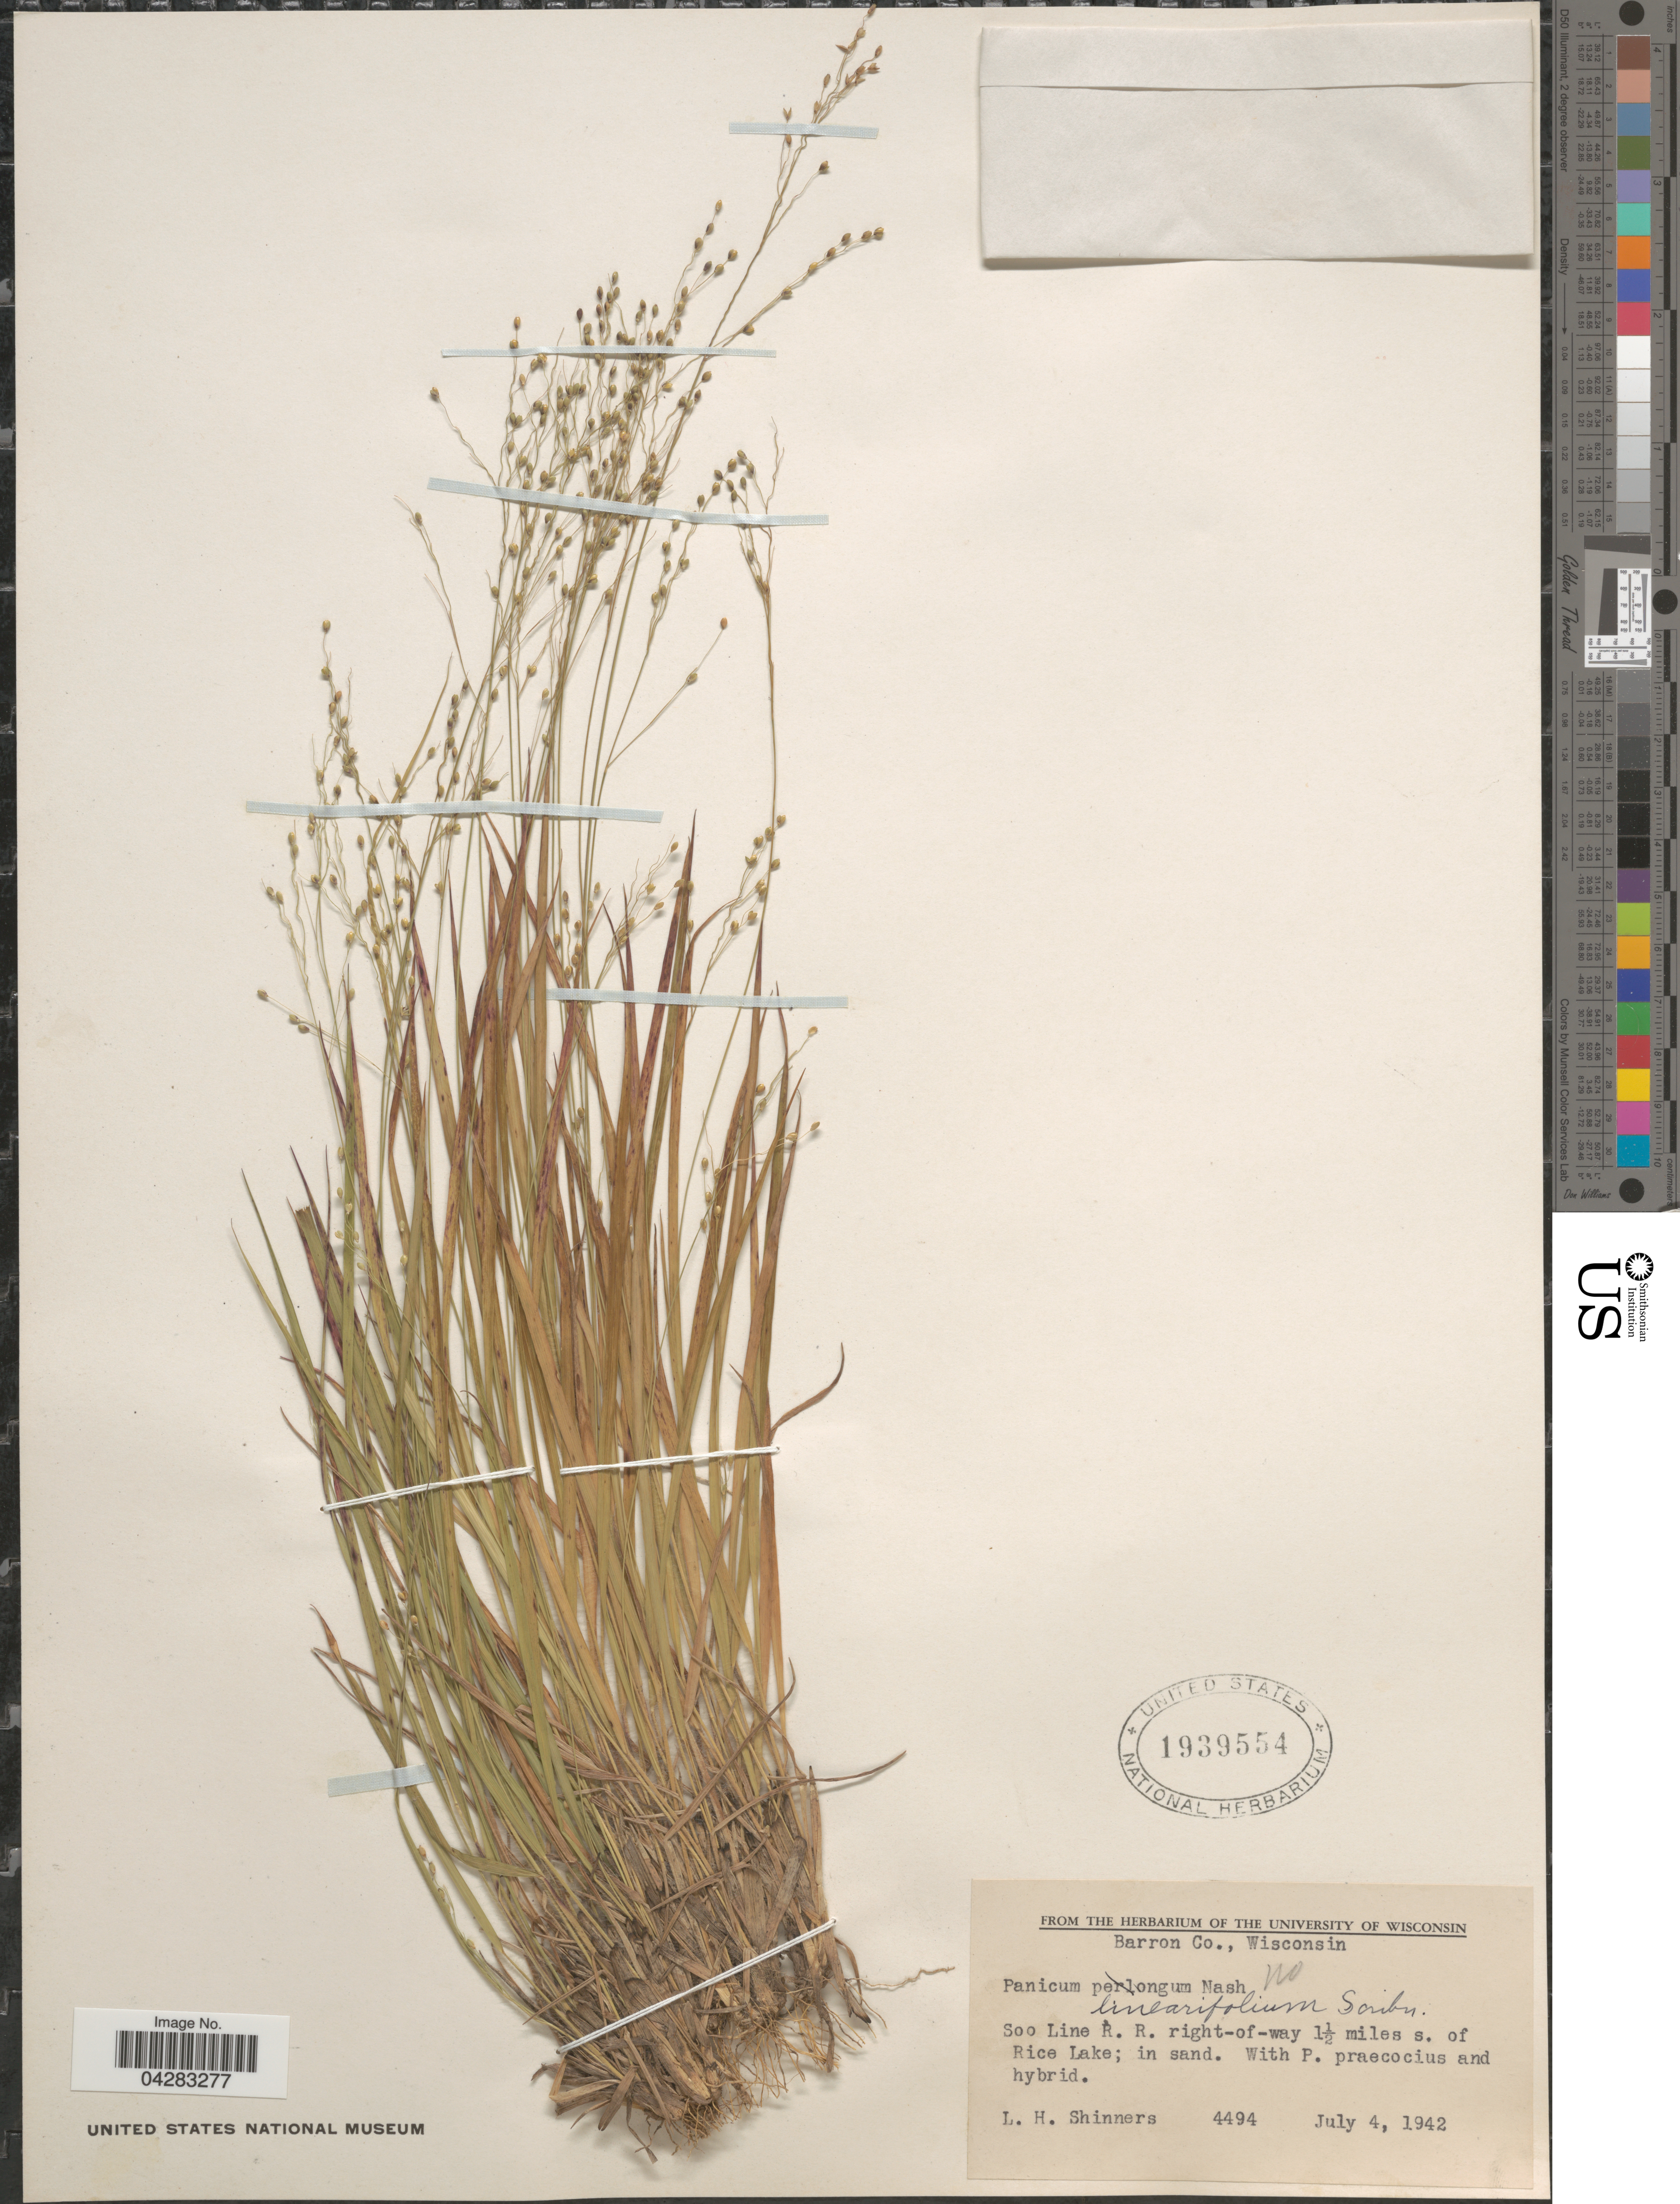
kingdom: Plantae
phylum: Tracheophyta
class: Liliopsida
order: Poales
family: Poaceae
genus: Dichanthelium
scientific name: Dichanthelium linearifolium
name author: (Scribn.) Gould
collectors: L. H. Shinners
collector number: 4494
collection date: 1942-07-04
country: United States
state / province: Wisconsin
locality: Barron Co. Soo Line R. R. right-of-way 1 1/2 miles s. of Rice Lake; in sand.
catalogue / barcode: US 1939554